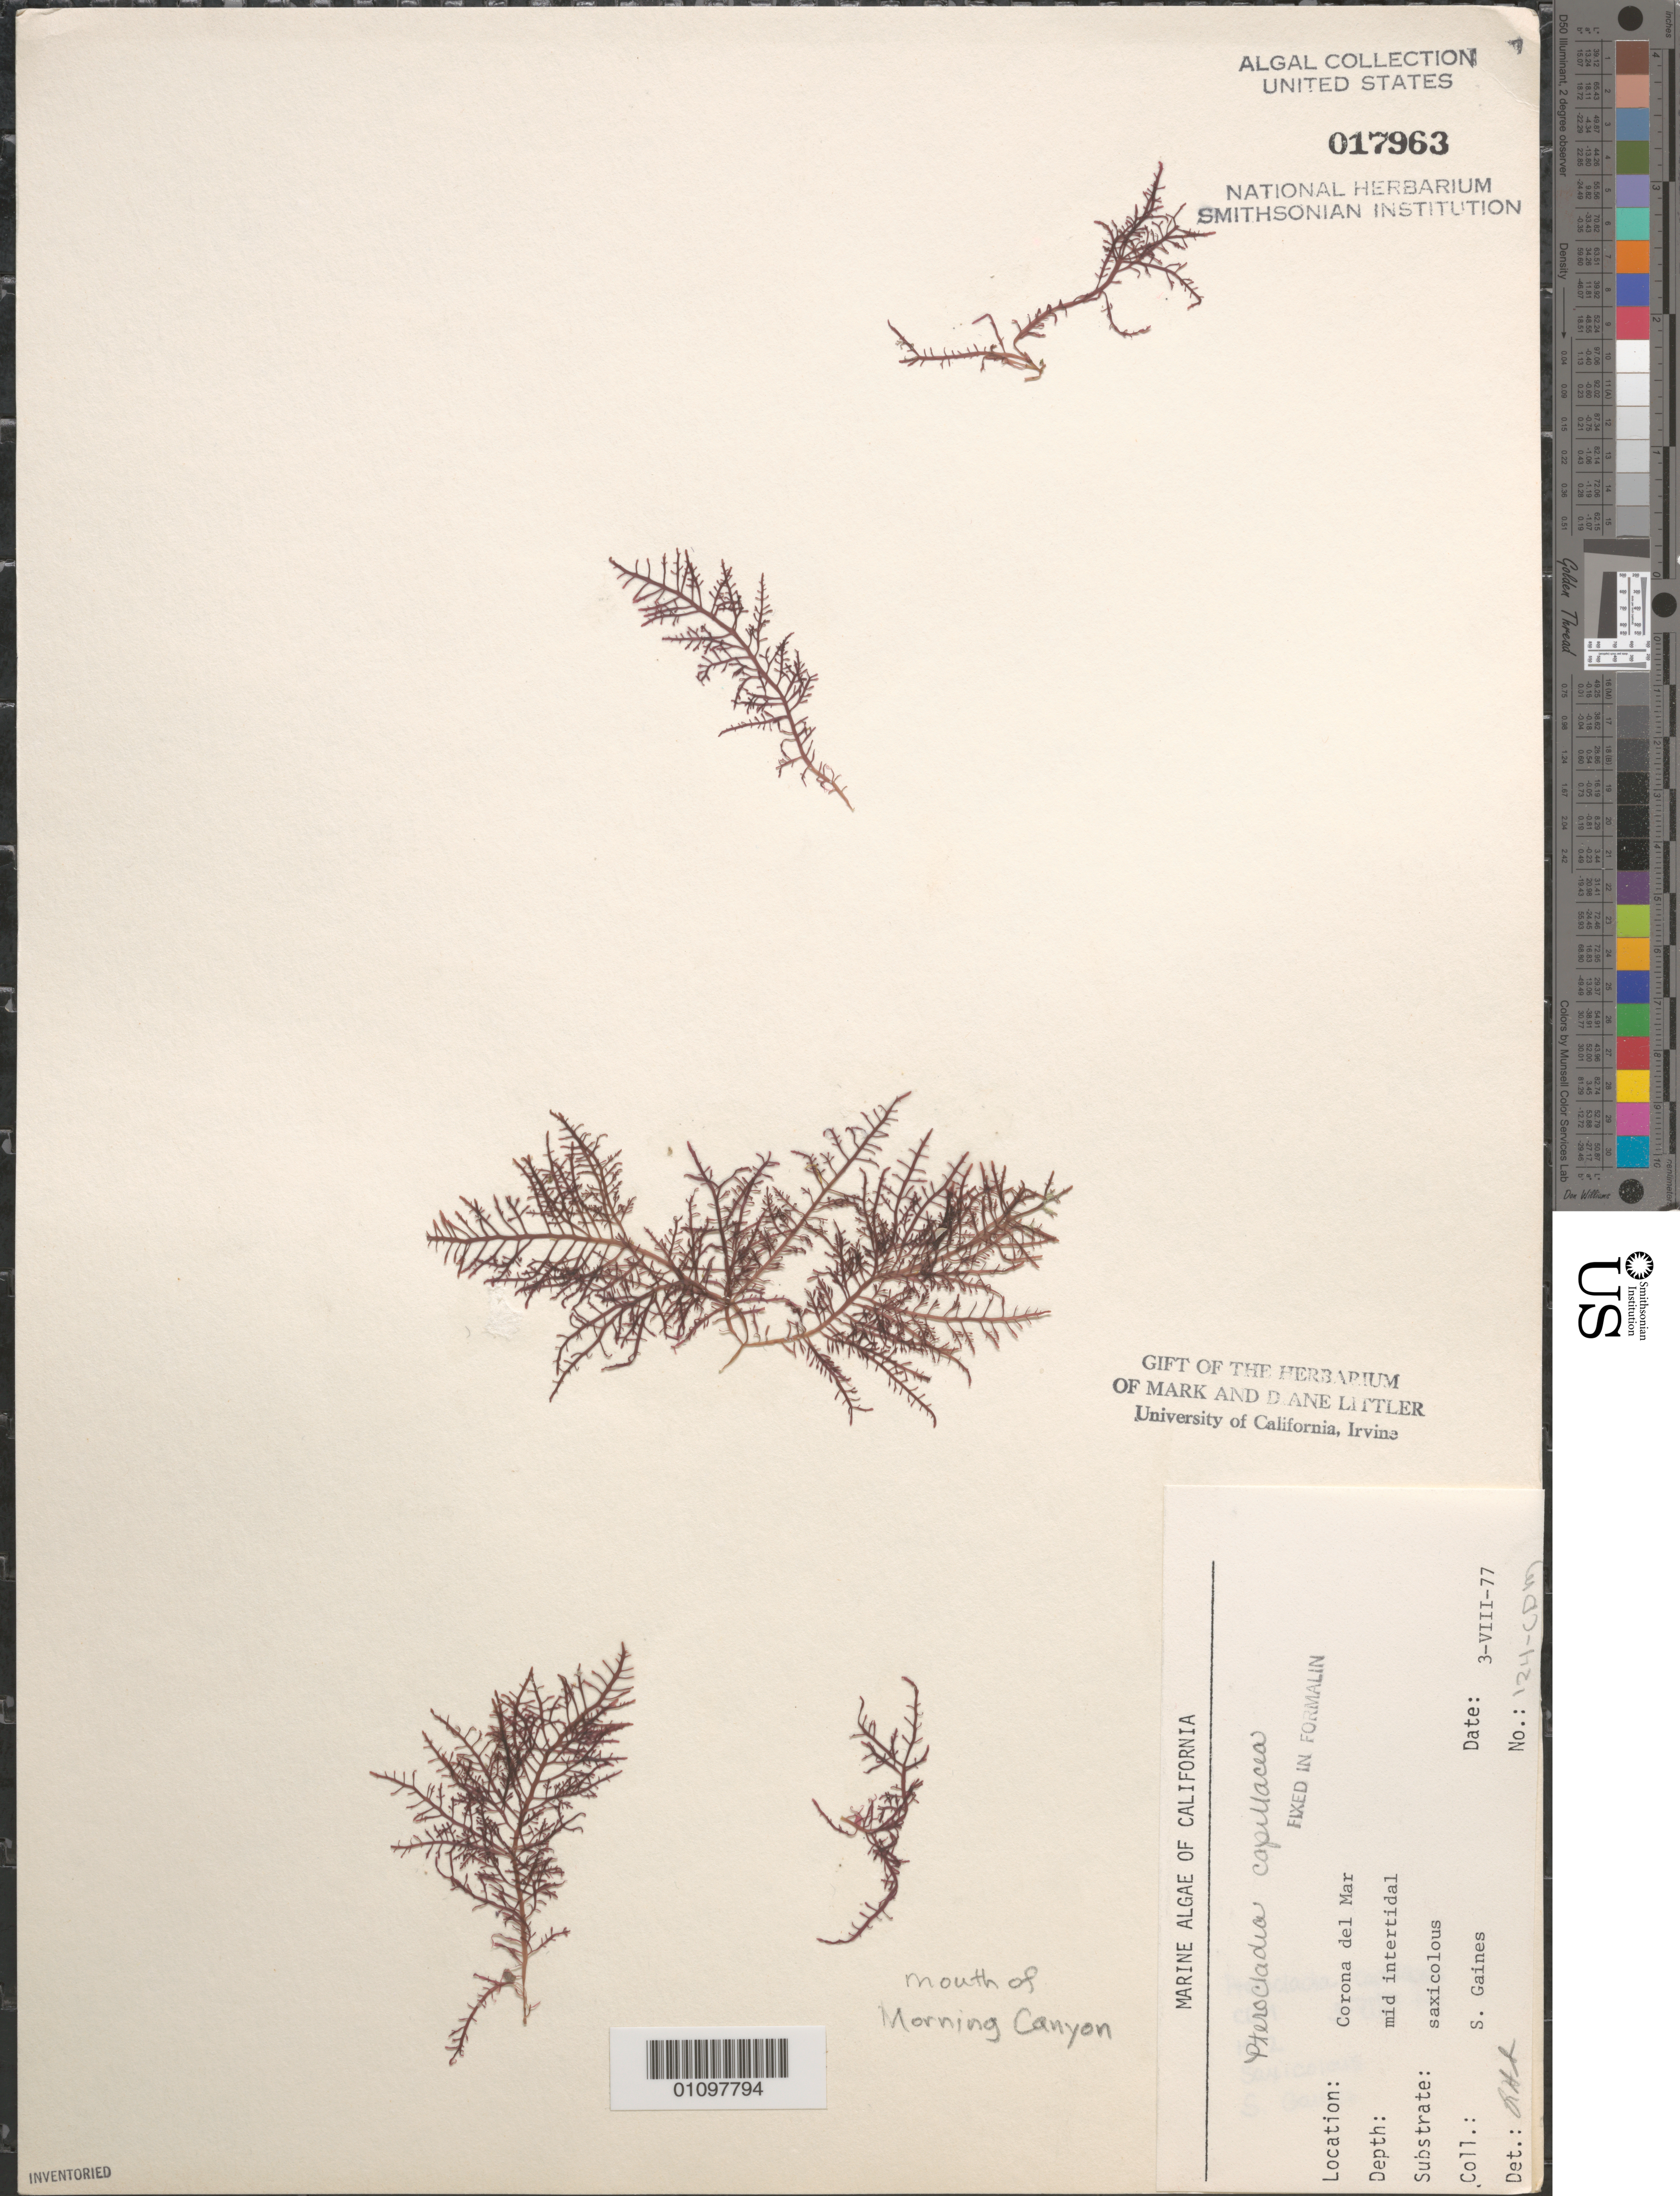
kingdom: Plantae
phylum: Rhodophyta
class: Florideophyceae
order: Gelidiales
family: Pterocladiaceae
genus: Pterocladiella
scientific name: Pterocladiella capillacea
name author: (S.G. Gmel.) Santelices & Hommers.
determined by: Algae name updating Project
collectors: S. Gaines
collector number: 124-CDM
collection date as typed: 03 Aug 1977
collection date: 1977-08-03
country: United States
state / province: California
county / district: Orange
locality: Corona del Mar, mouth of Morning Canyon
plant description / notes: BLM-SOCALBIGHT Rocky Intertidal Survey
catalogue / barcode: US 17963